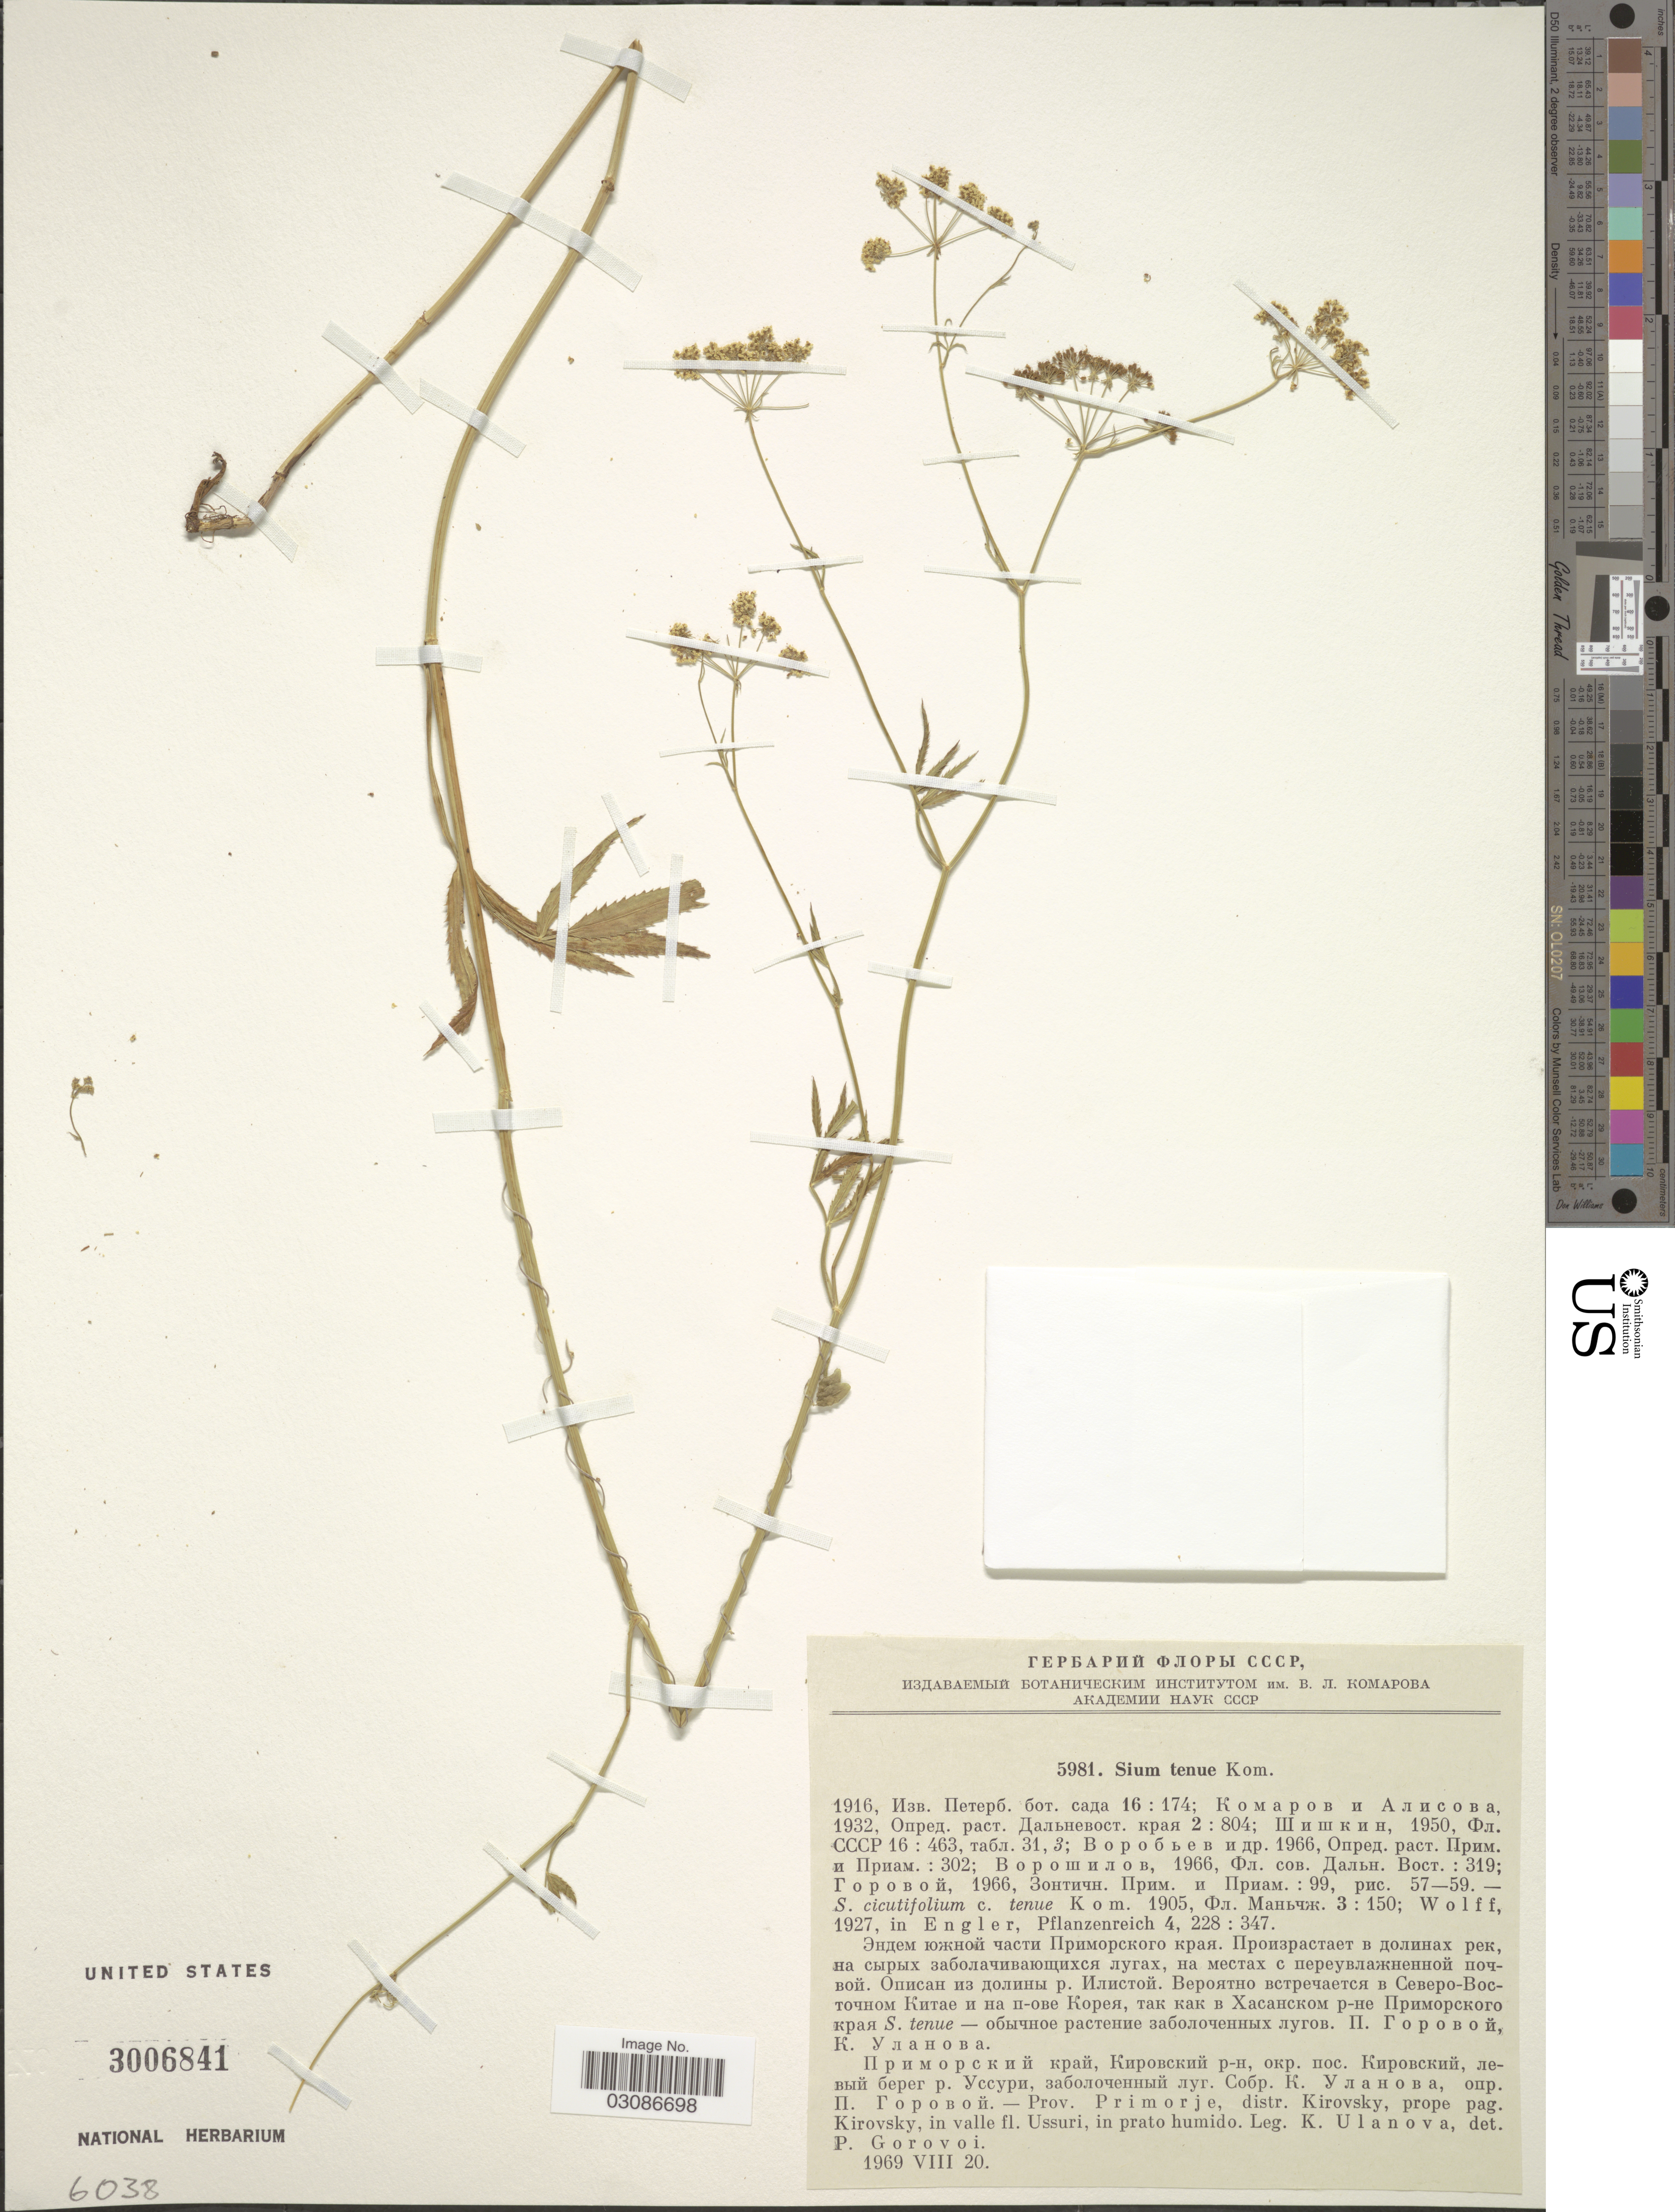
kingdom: Plantae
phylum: Tracheophyta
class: Magnoliopsida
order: Apiales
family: Apiaceae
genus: Sium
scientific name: Sium tenue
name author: Kom.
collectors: K. Ulanova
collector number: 5981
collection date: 1969-08-20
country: Russian Federation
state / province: Primorsky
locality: Prov. Primorje, distr. Kirovsky, prope pag. Kirovsky, in valle fl. Ussuri, in prato humido.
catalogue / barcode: US 3006841